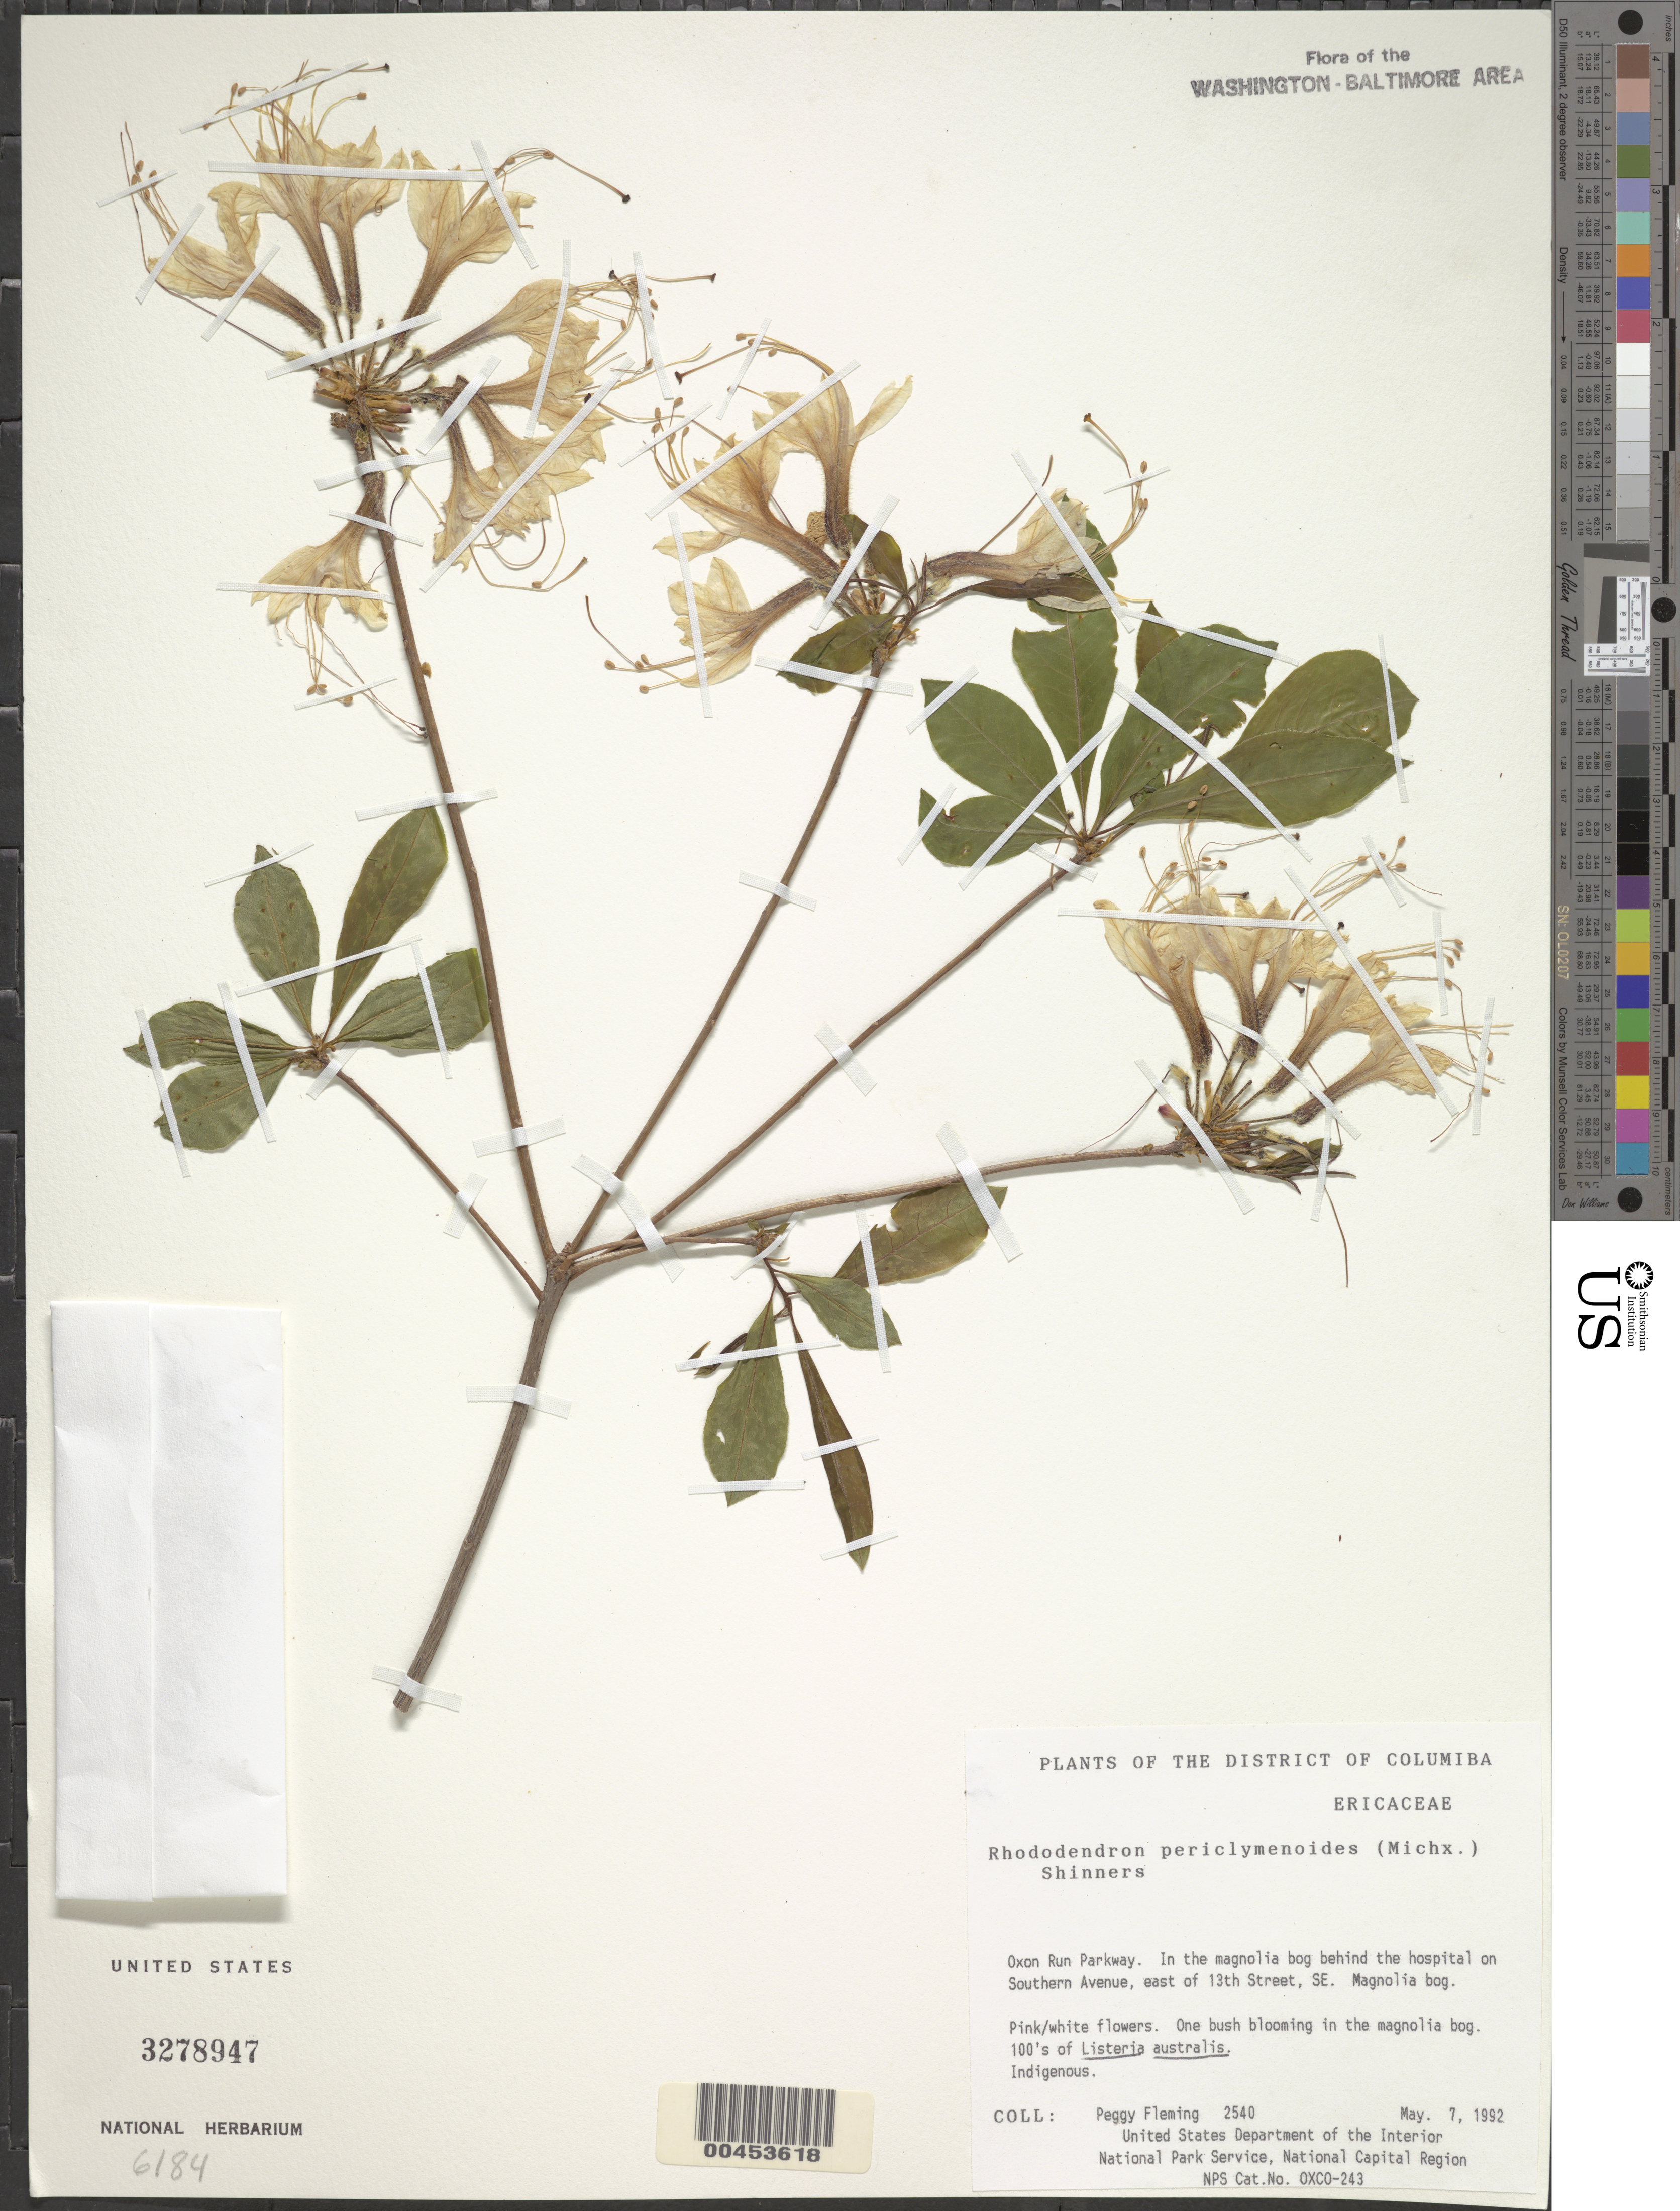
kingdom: Plantae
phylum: Tracheophyta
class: Magnoliopsida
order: Ericales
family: Ericaceae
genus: Rhododendron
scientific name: Rhododendron periclymenoides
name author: (Michx.) Shinners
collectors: P. Fleming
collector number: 2540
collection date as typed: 07 May 1992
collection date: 1992-05-07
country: United States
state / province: District of Columbia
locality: Oxon Run Parkway, in Magnolia Bog behind the hospital on Southern Ave., E of 13th St., SE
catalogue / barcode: US 3278947